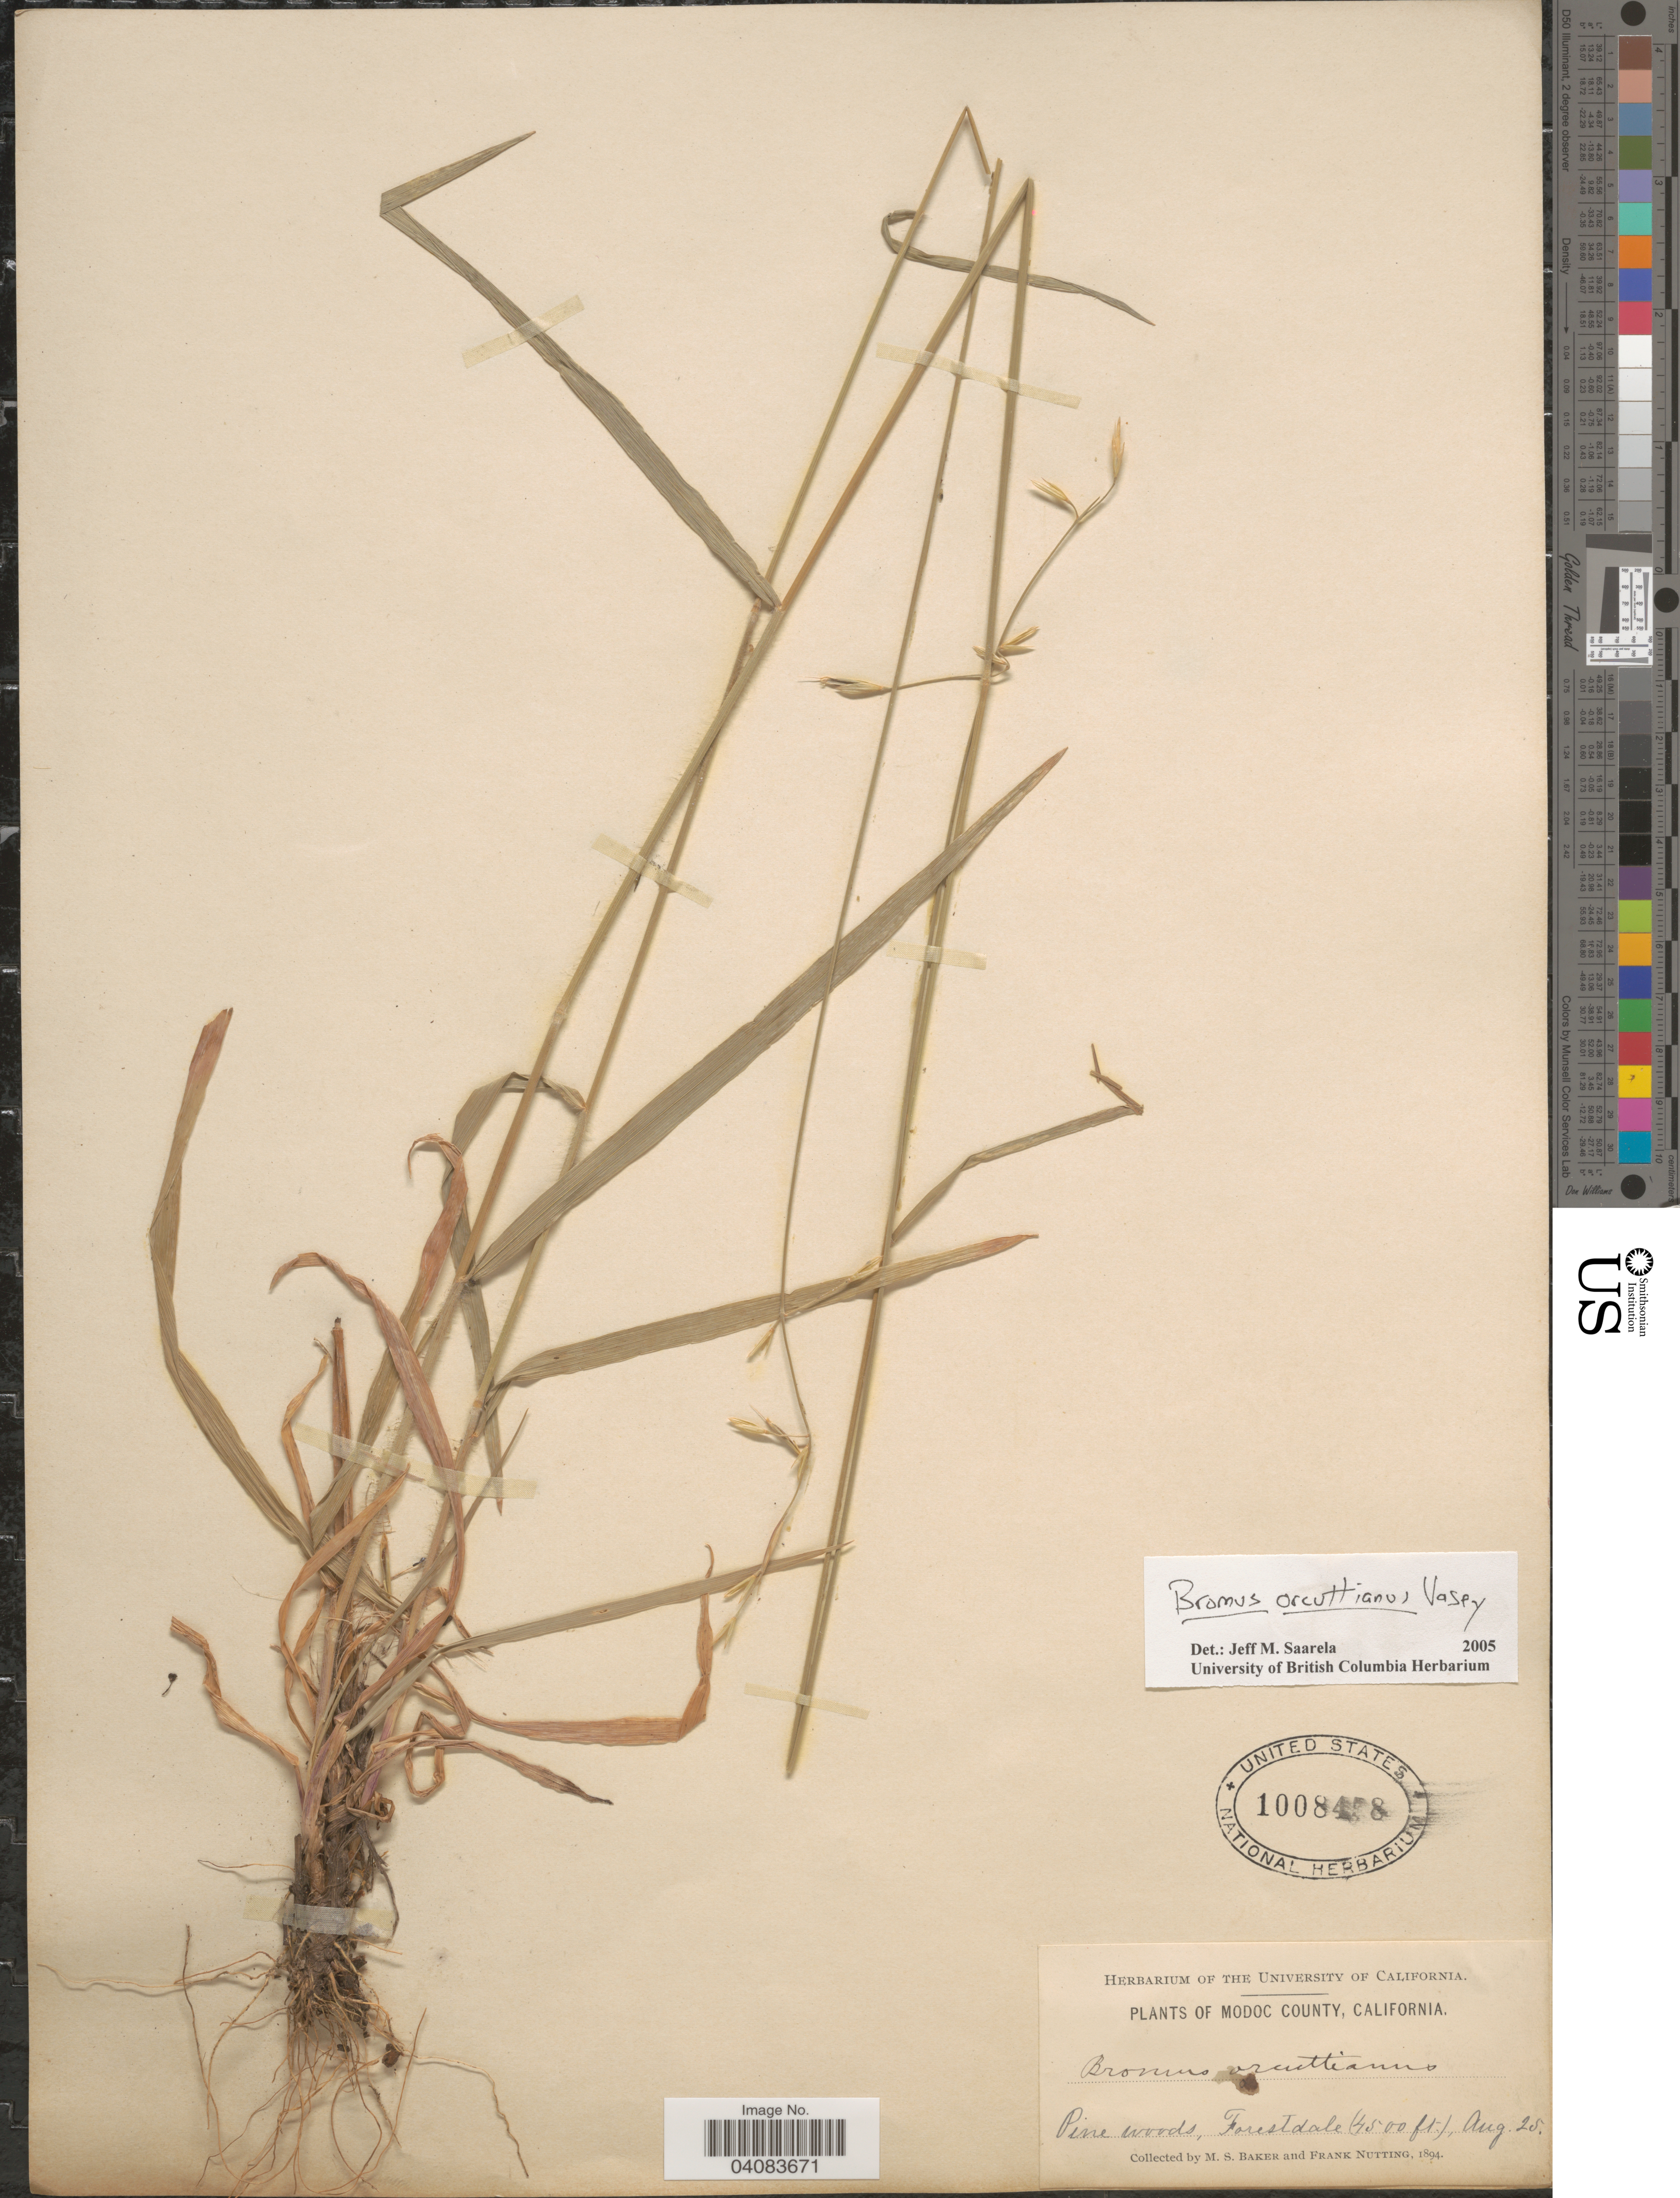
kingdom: Plantae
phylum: Tracheophyta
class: Liliopsida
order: Poales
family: Poaceae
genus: Bromus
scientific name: Bromus orcuttianus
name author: Vasey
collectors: M. S. Baker & F. Nutting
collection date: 1894-08-25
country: United States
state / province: California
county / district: Modoc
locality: Modoc County. Pine woods, Forestdale.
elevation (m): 1372